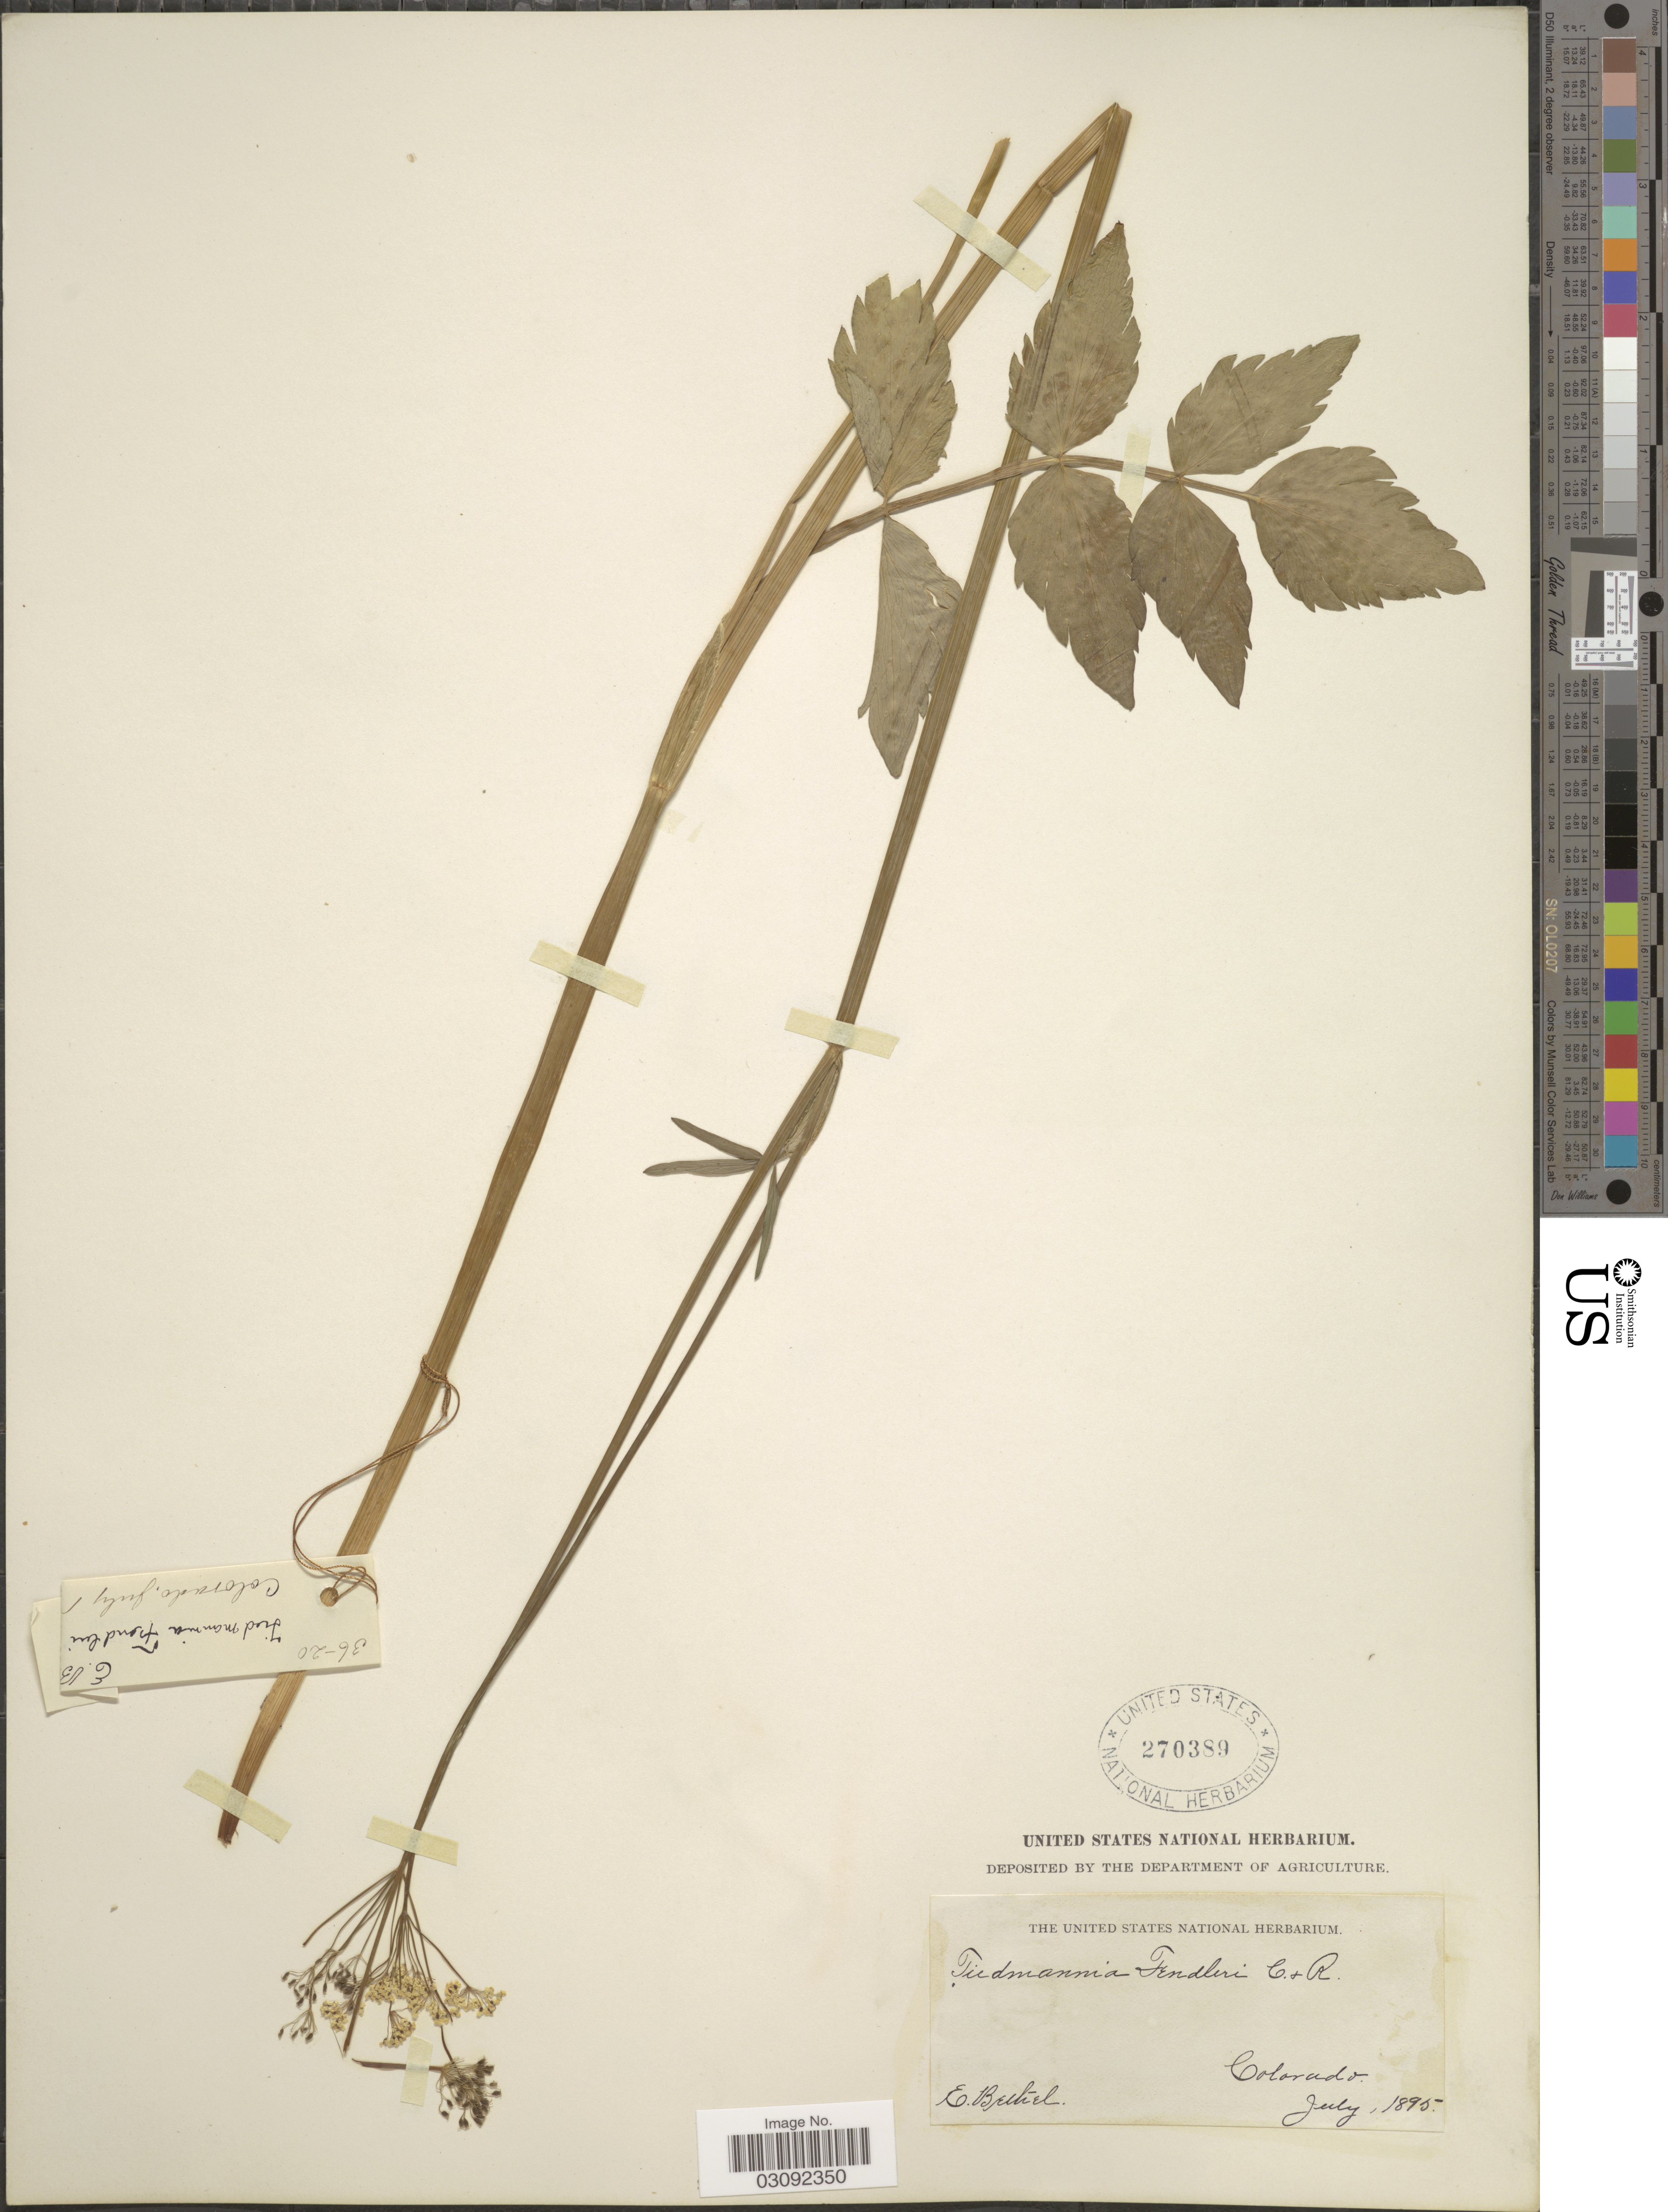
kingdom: Plantae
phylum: Tracheophyta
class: Magnoliopsida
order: Apiales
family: Apiaceae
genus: Oxypolis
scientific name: Oxypolis fendleri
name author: (A. Gray) A. Heller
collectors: E. Bethel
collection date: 1895-07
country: United States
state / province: Colorado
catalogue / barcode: US 270389